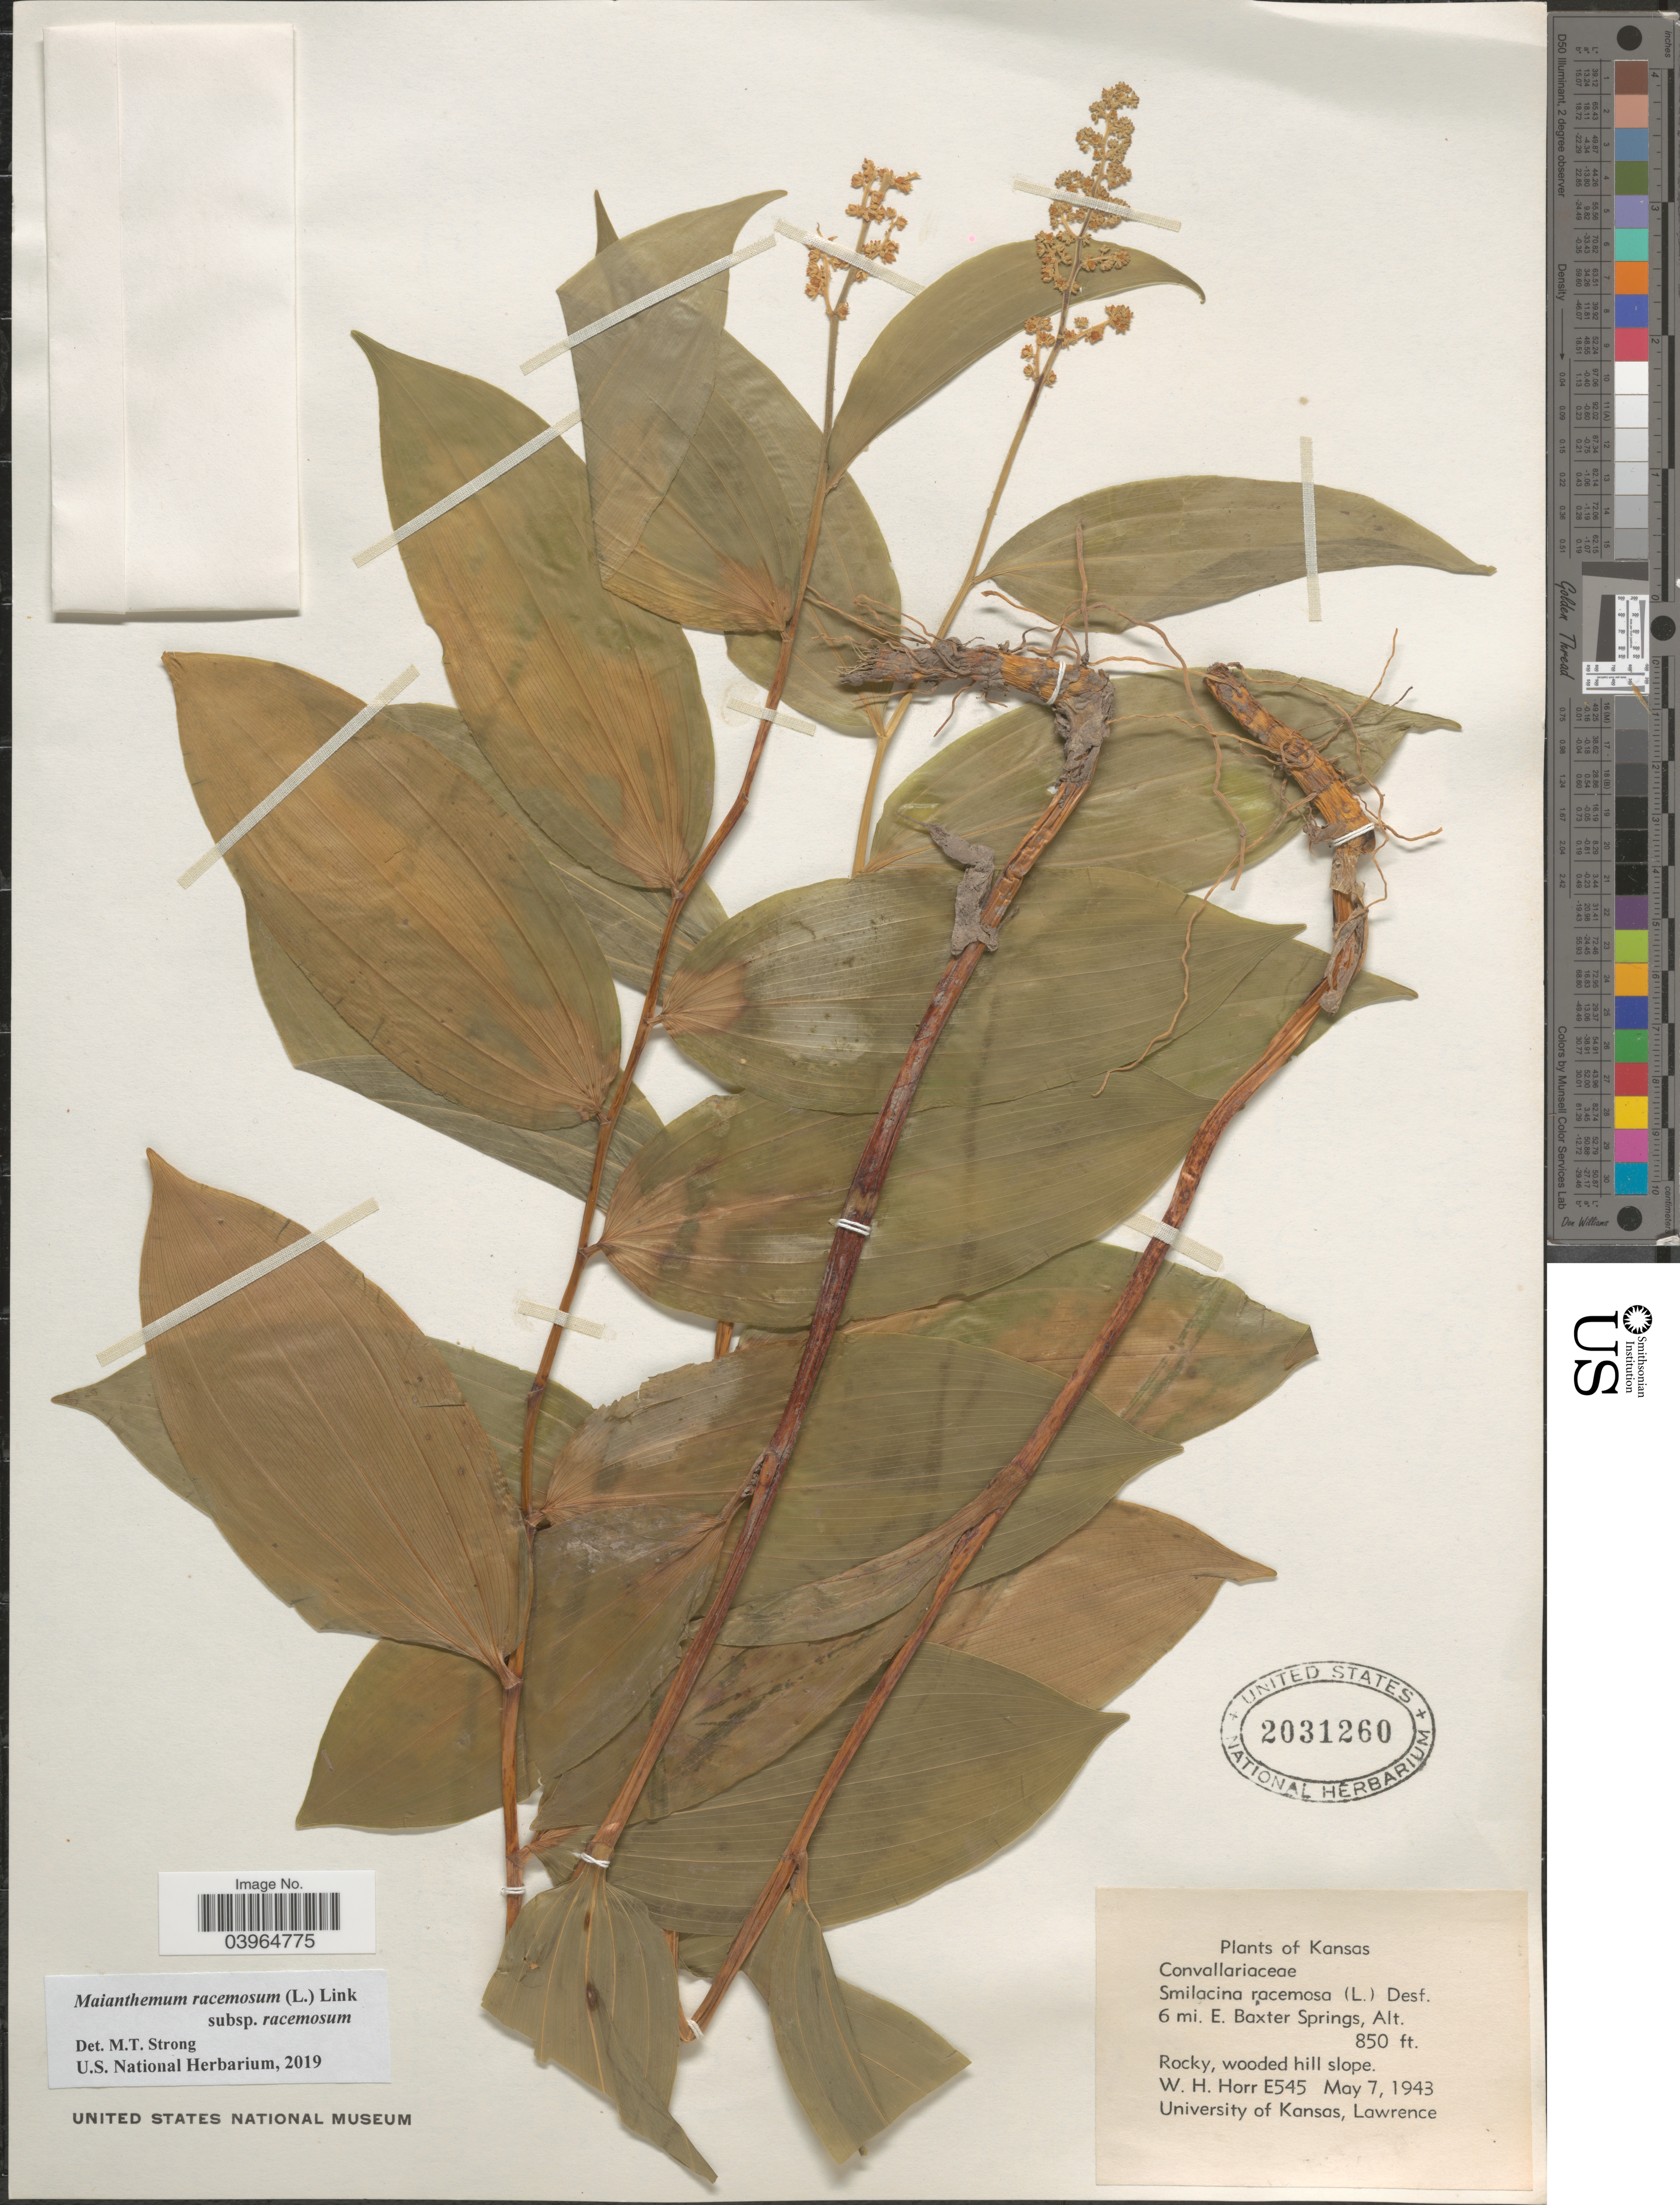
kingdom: Plantae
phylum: Tracheophyta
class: Liliopsida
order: Asparagales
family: Asparagaceae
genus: Maianthemum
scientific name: Maianthemum racemosum subsp. racemosum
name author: (L.) Link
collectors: W. H. Horr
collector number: E545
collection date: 1943-05-07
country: United States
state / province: Kansas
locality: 6 mi. E. Baxter Springs.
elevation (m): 259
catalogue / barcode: US 2031260